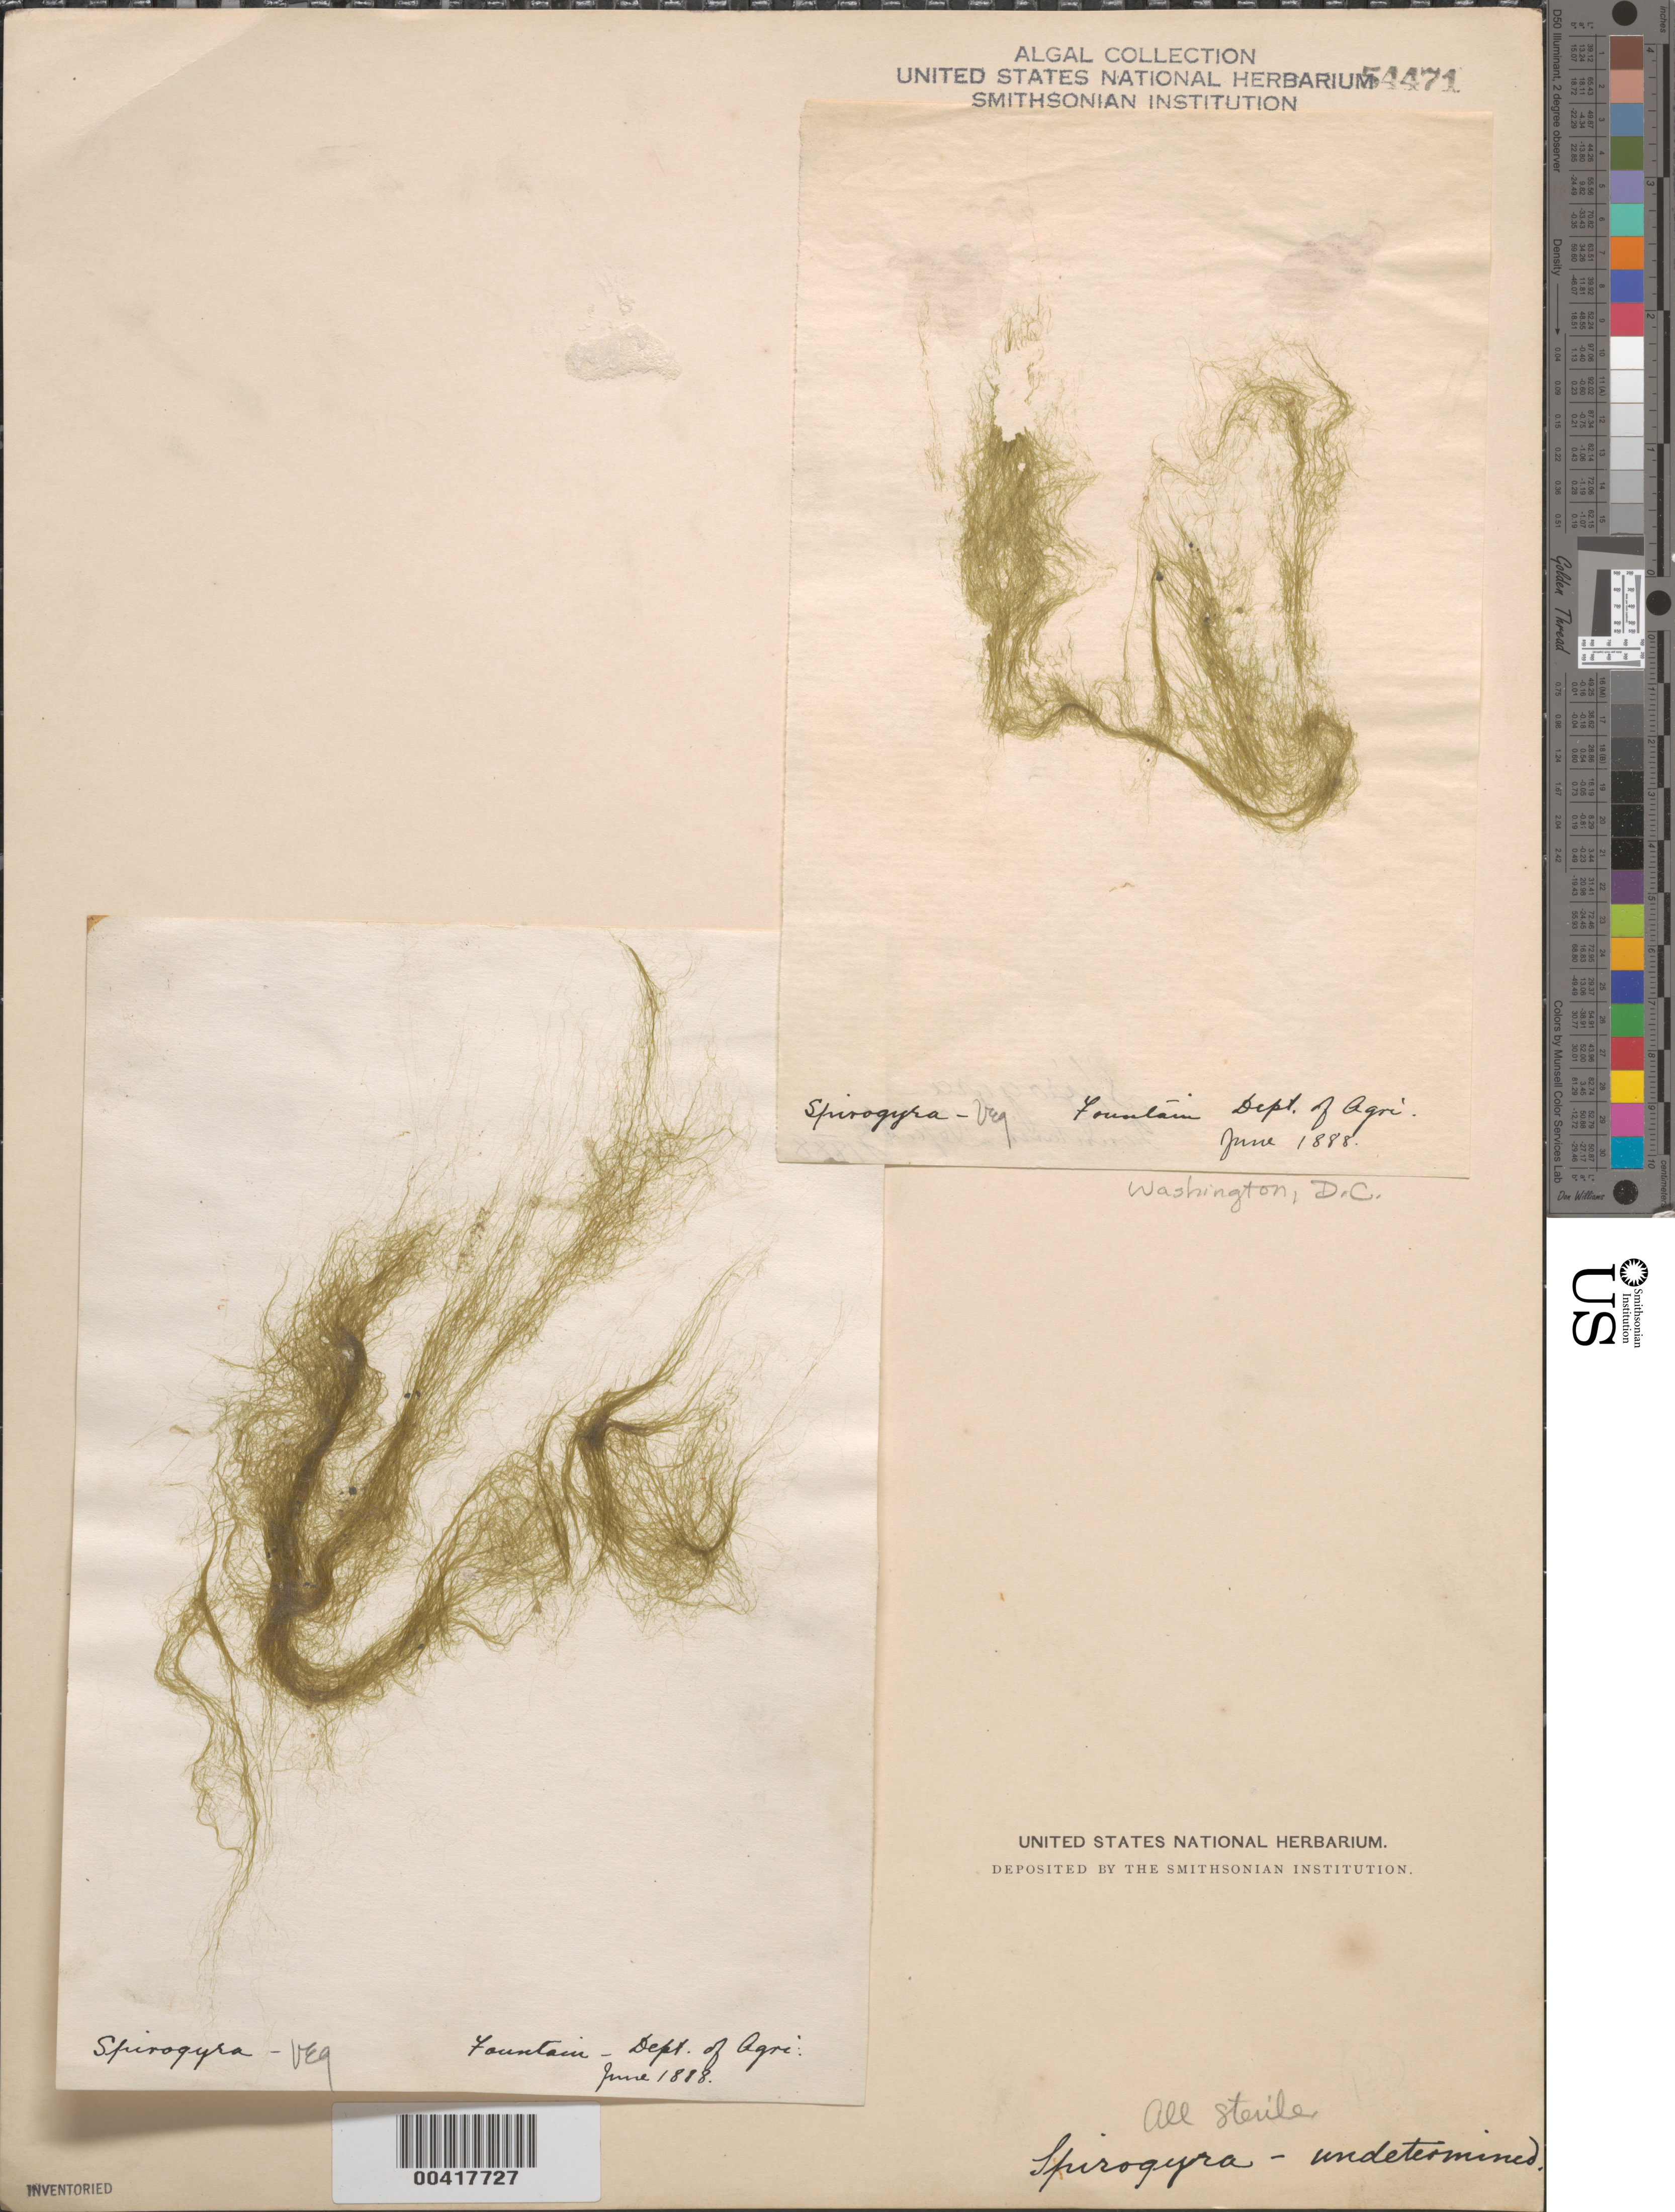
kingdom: Plantae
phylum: Charophyta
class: Zygnematophyceae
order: Zygnematales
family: Zygnemataceae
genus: Spirogyra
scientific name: Spirogyra sp.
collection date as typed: Jun 1888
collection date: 1888-06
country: United States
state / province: District of Columbia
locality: Department of Agriculture fountain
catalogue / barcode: US 54471